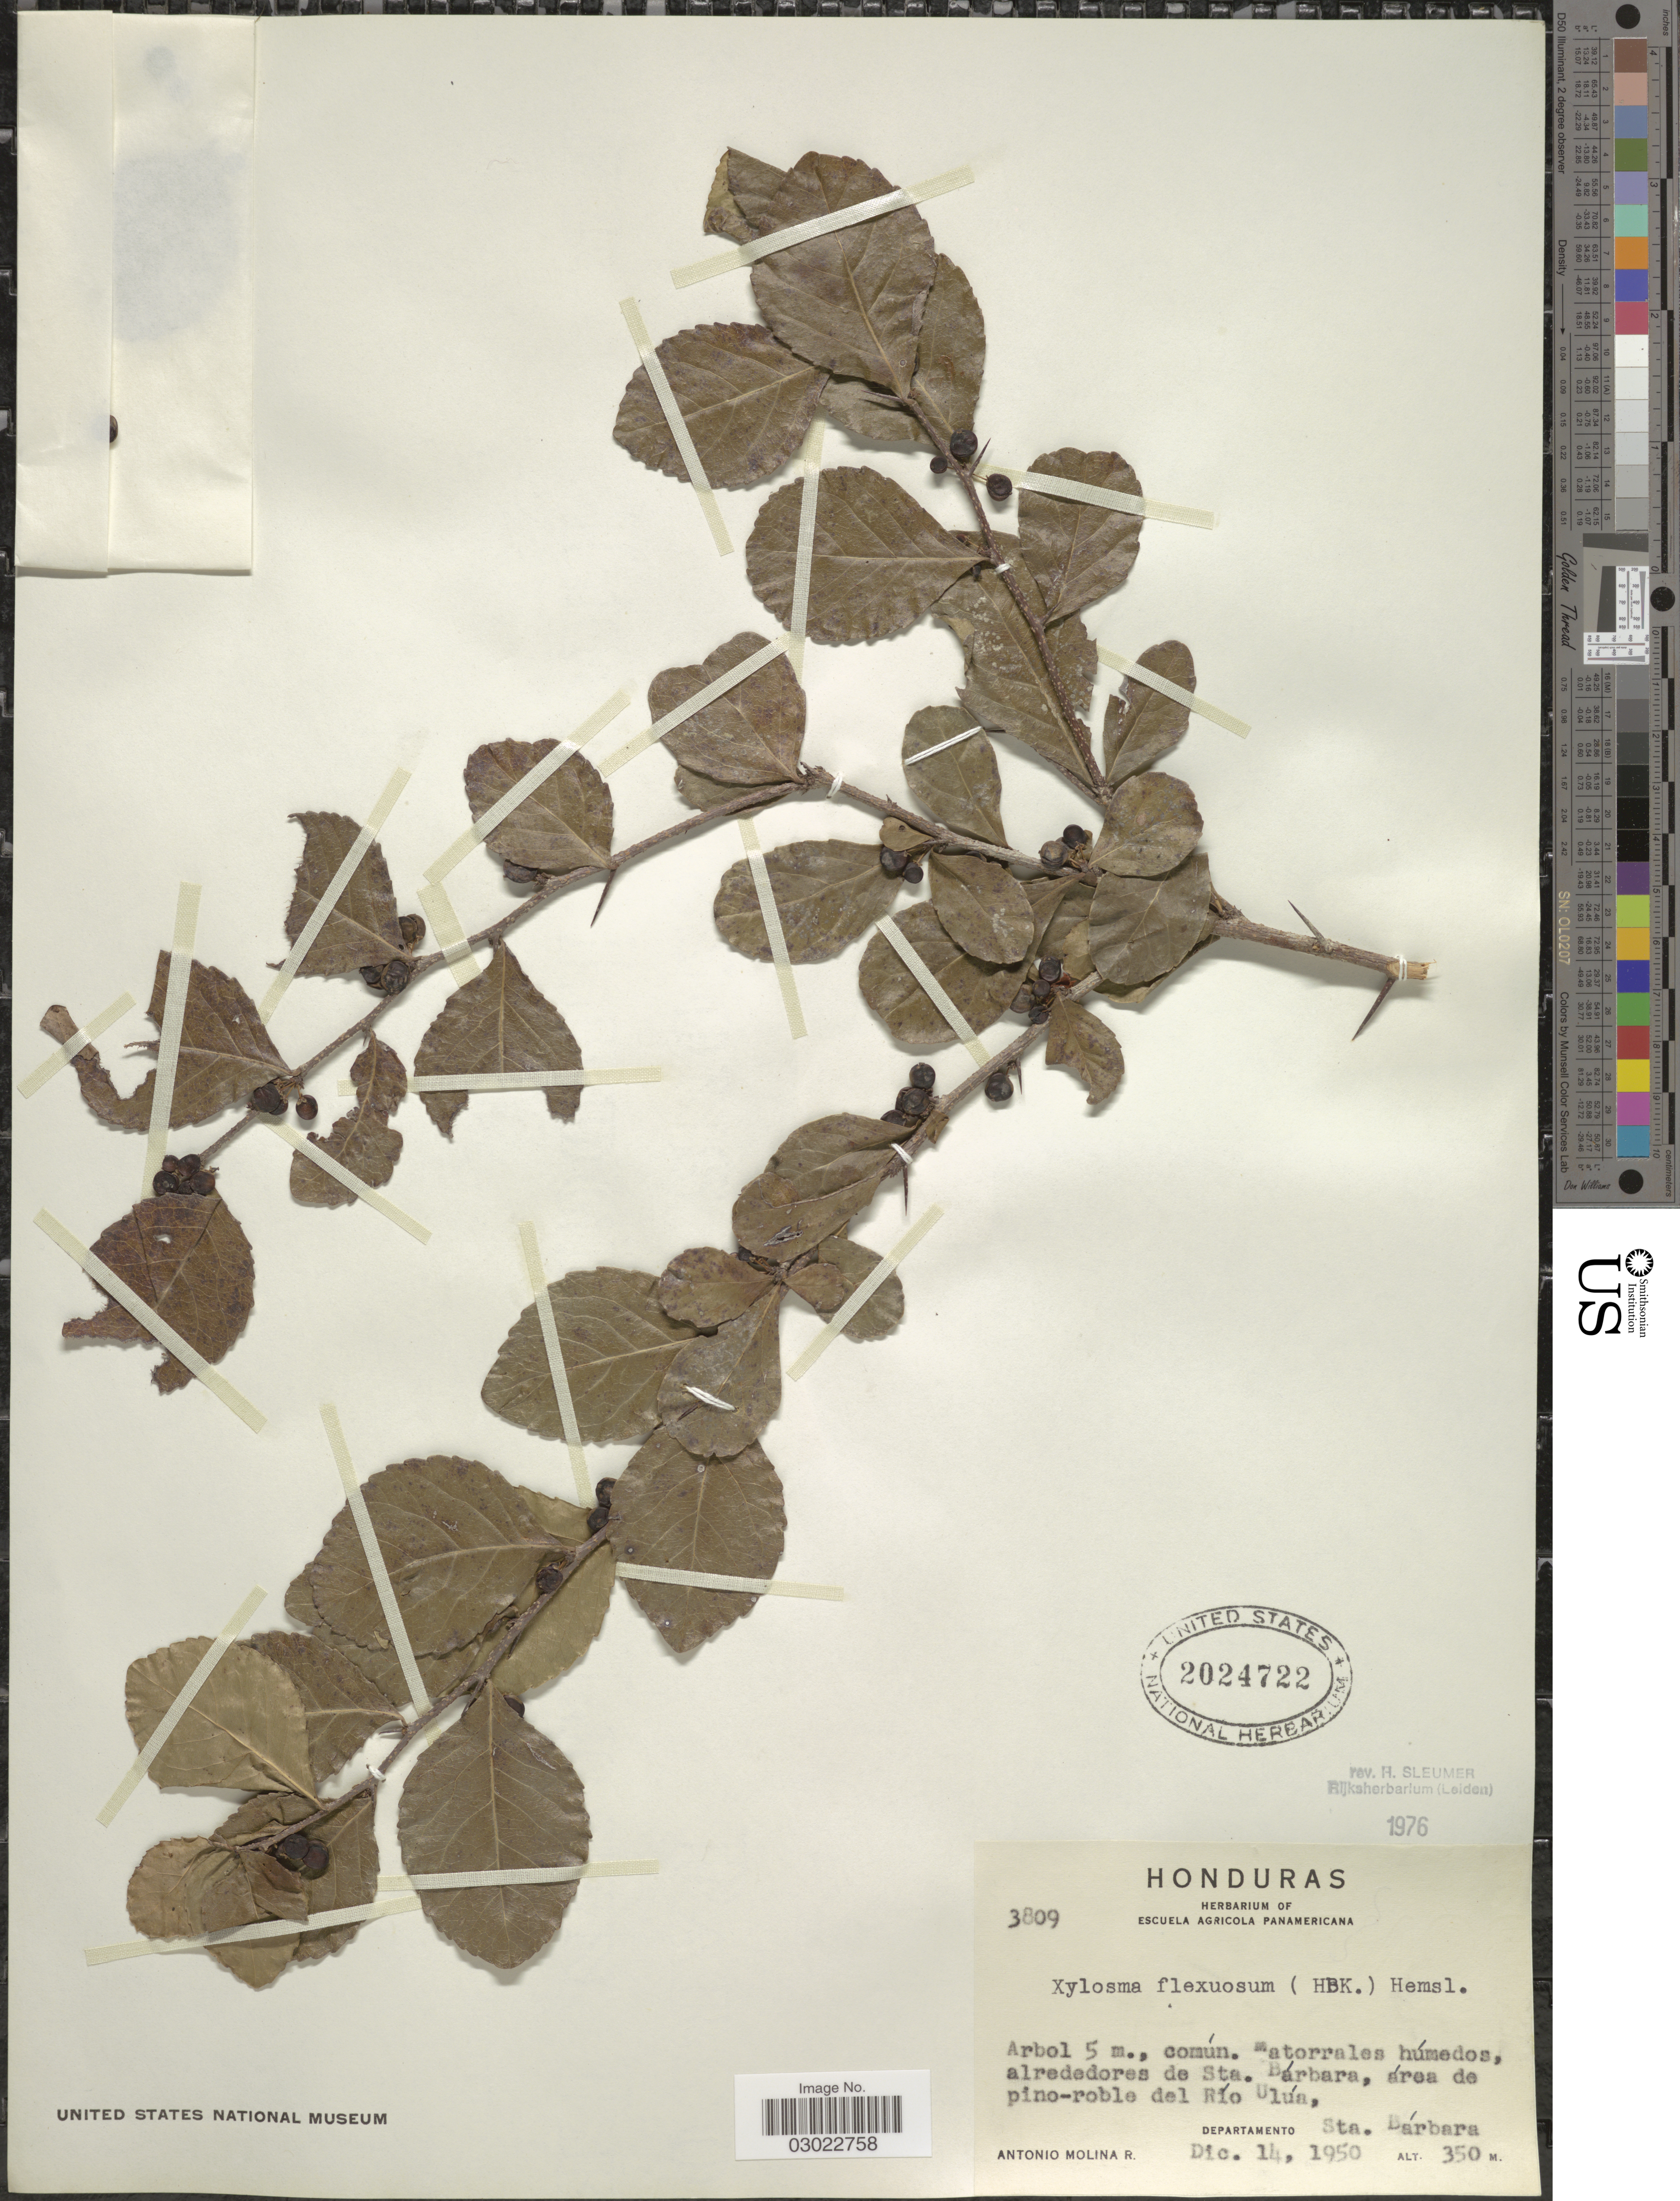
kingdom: Plantae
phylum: Tracheophyta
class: Magnoliopsida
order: Malpighiales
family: Salicaceae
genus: Xylosma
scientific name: Xylosma flexuosa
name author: (Kunth) Hemsl.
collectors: A. Molina R.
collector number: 3809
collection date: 1950-12-14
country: Honduras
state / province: Santa Bárbara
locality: Alrededores de Sta. Bárbara, área de pino-roble del Río Ulúa, Departamento Sta. Bárbara.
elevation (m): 350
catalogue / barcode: US 2024722